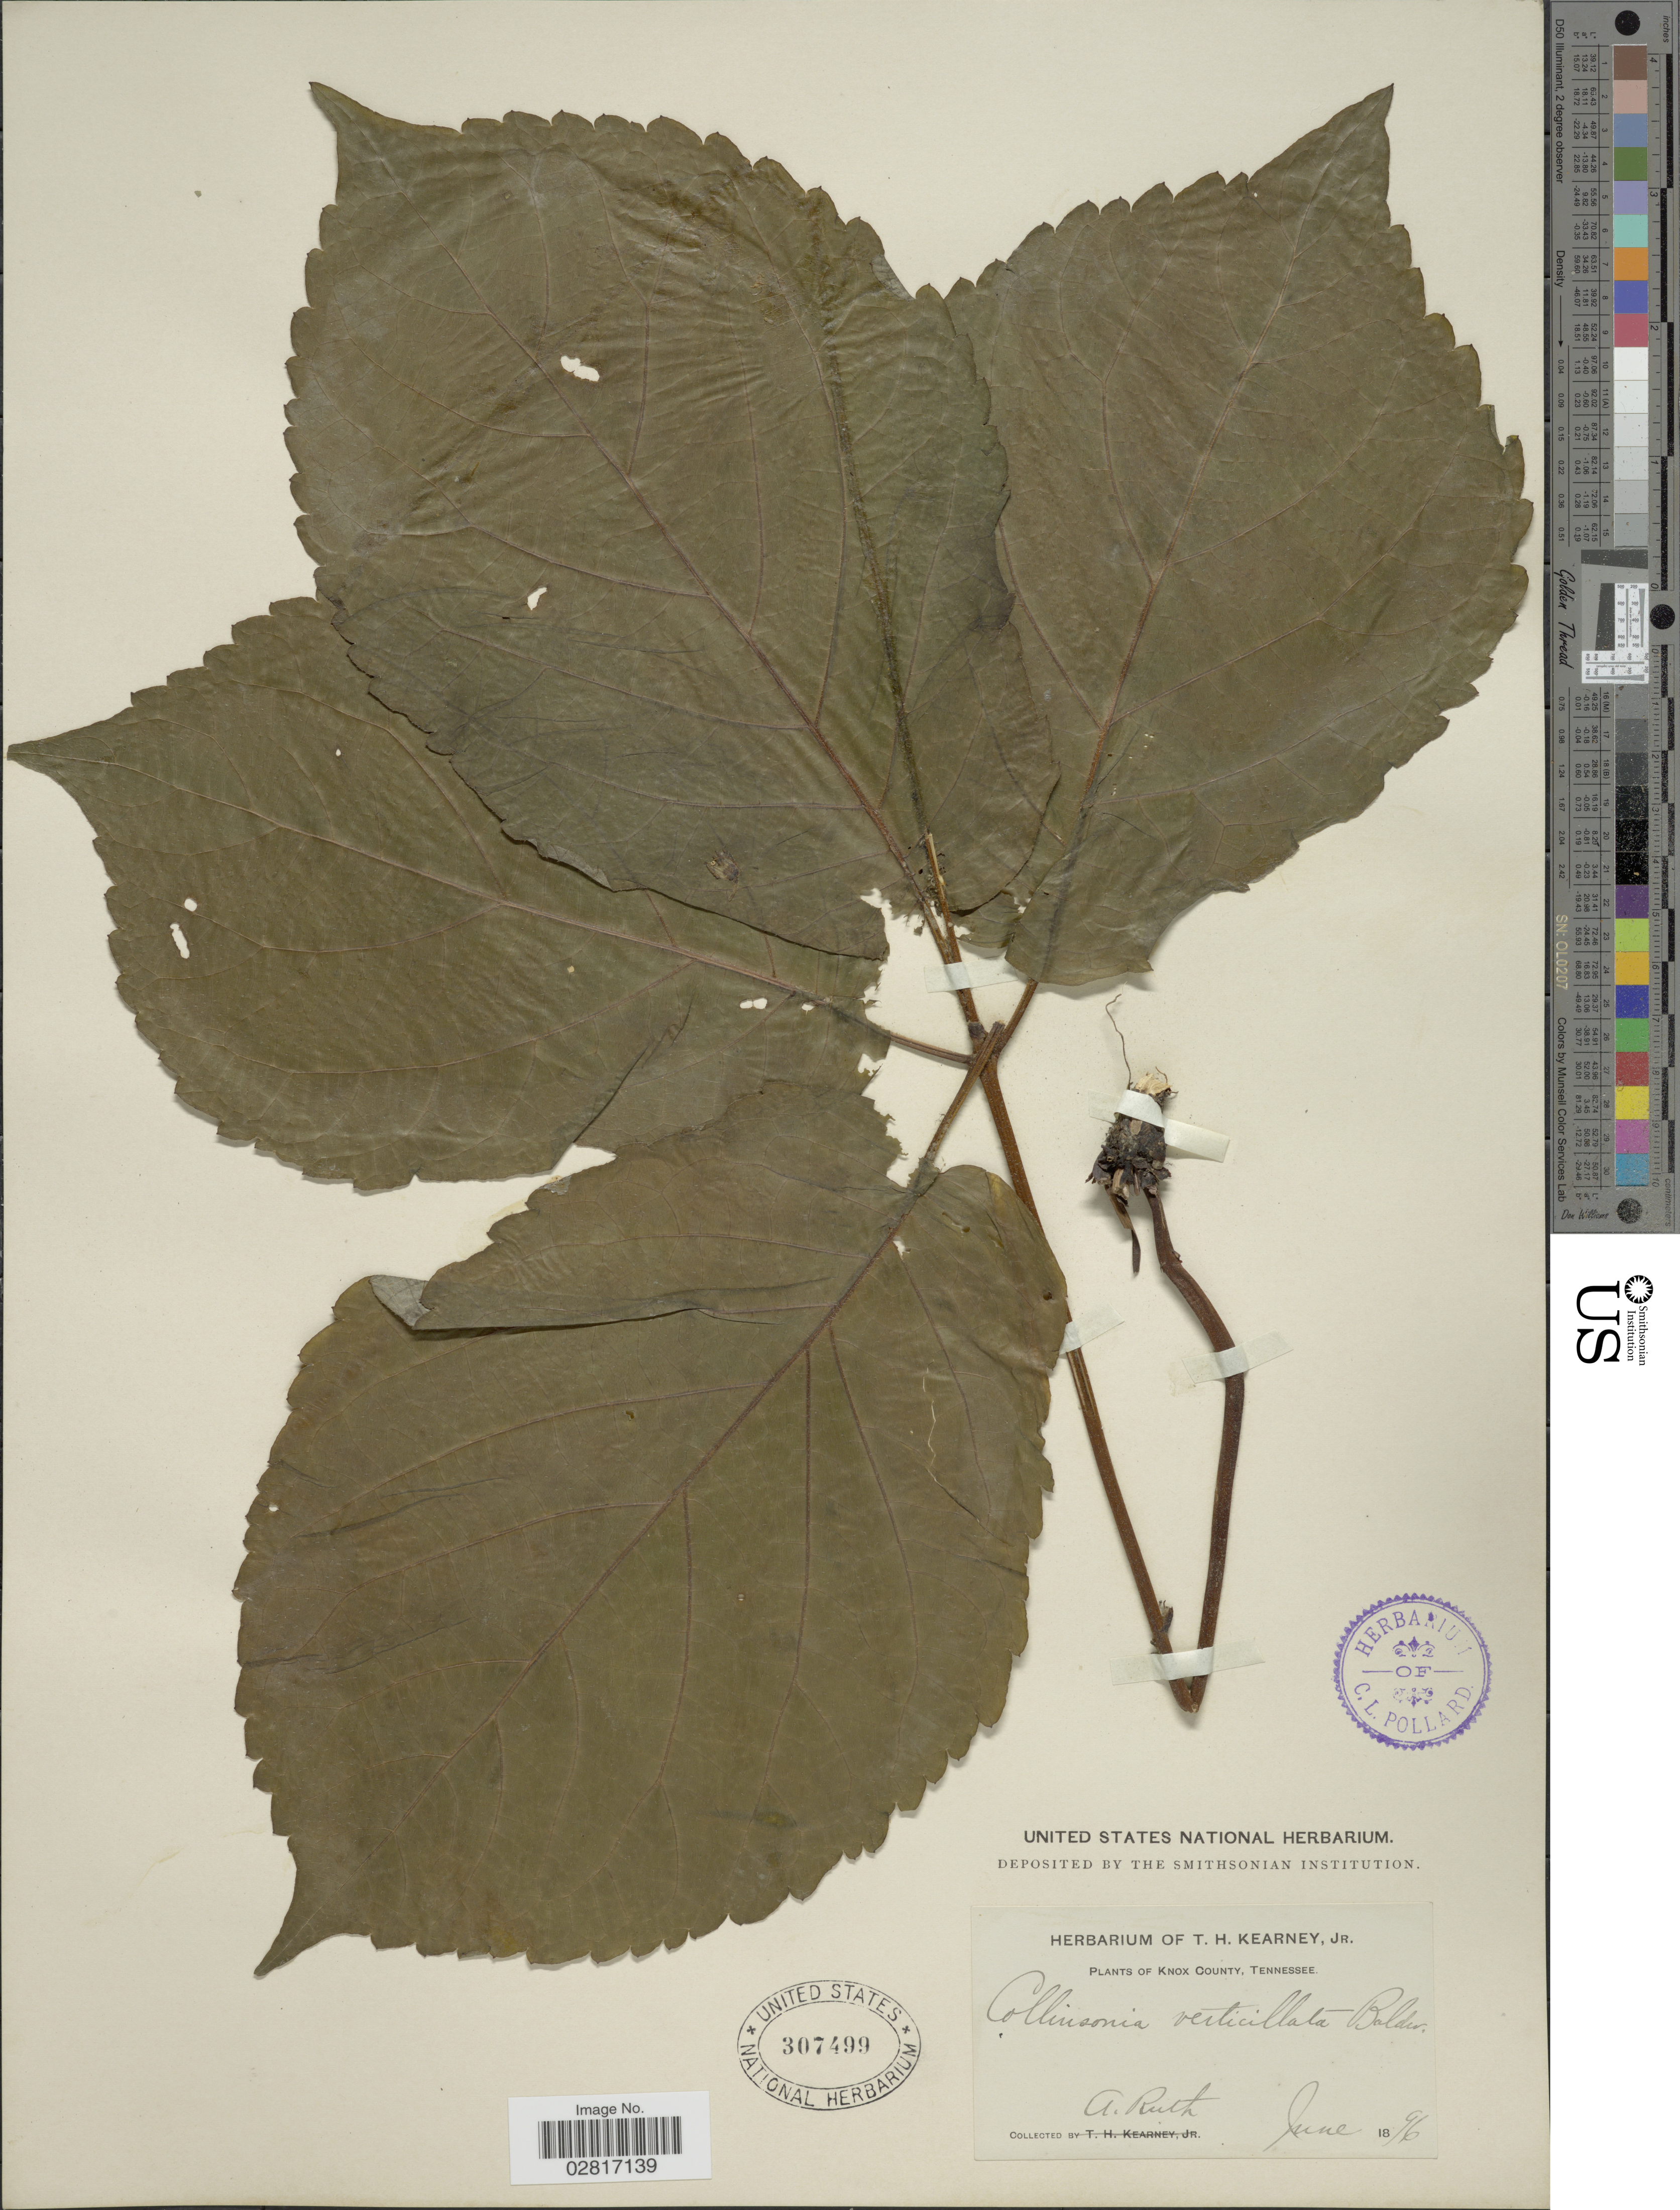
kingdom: Plantae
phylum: Tracheophyta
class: Magnoliopsida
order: Lamiales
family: Lamiaceae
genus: Collinsonia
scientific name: Collinsonia verticillata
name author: Baldwin ex Elliott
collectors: A. Ruth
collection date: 1896-06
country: United States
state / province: Tennessee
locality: Knox County.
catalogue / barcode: US 307499